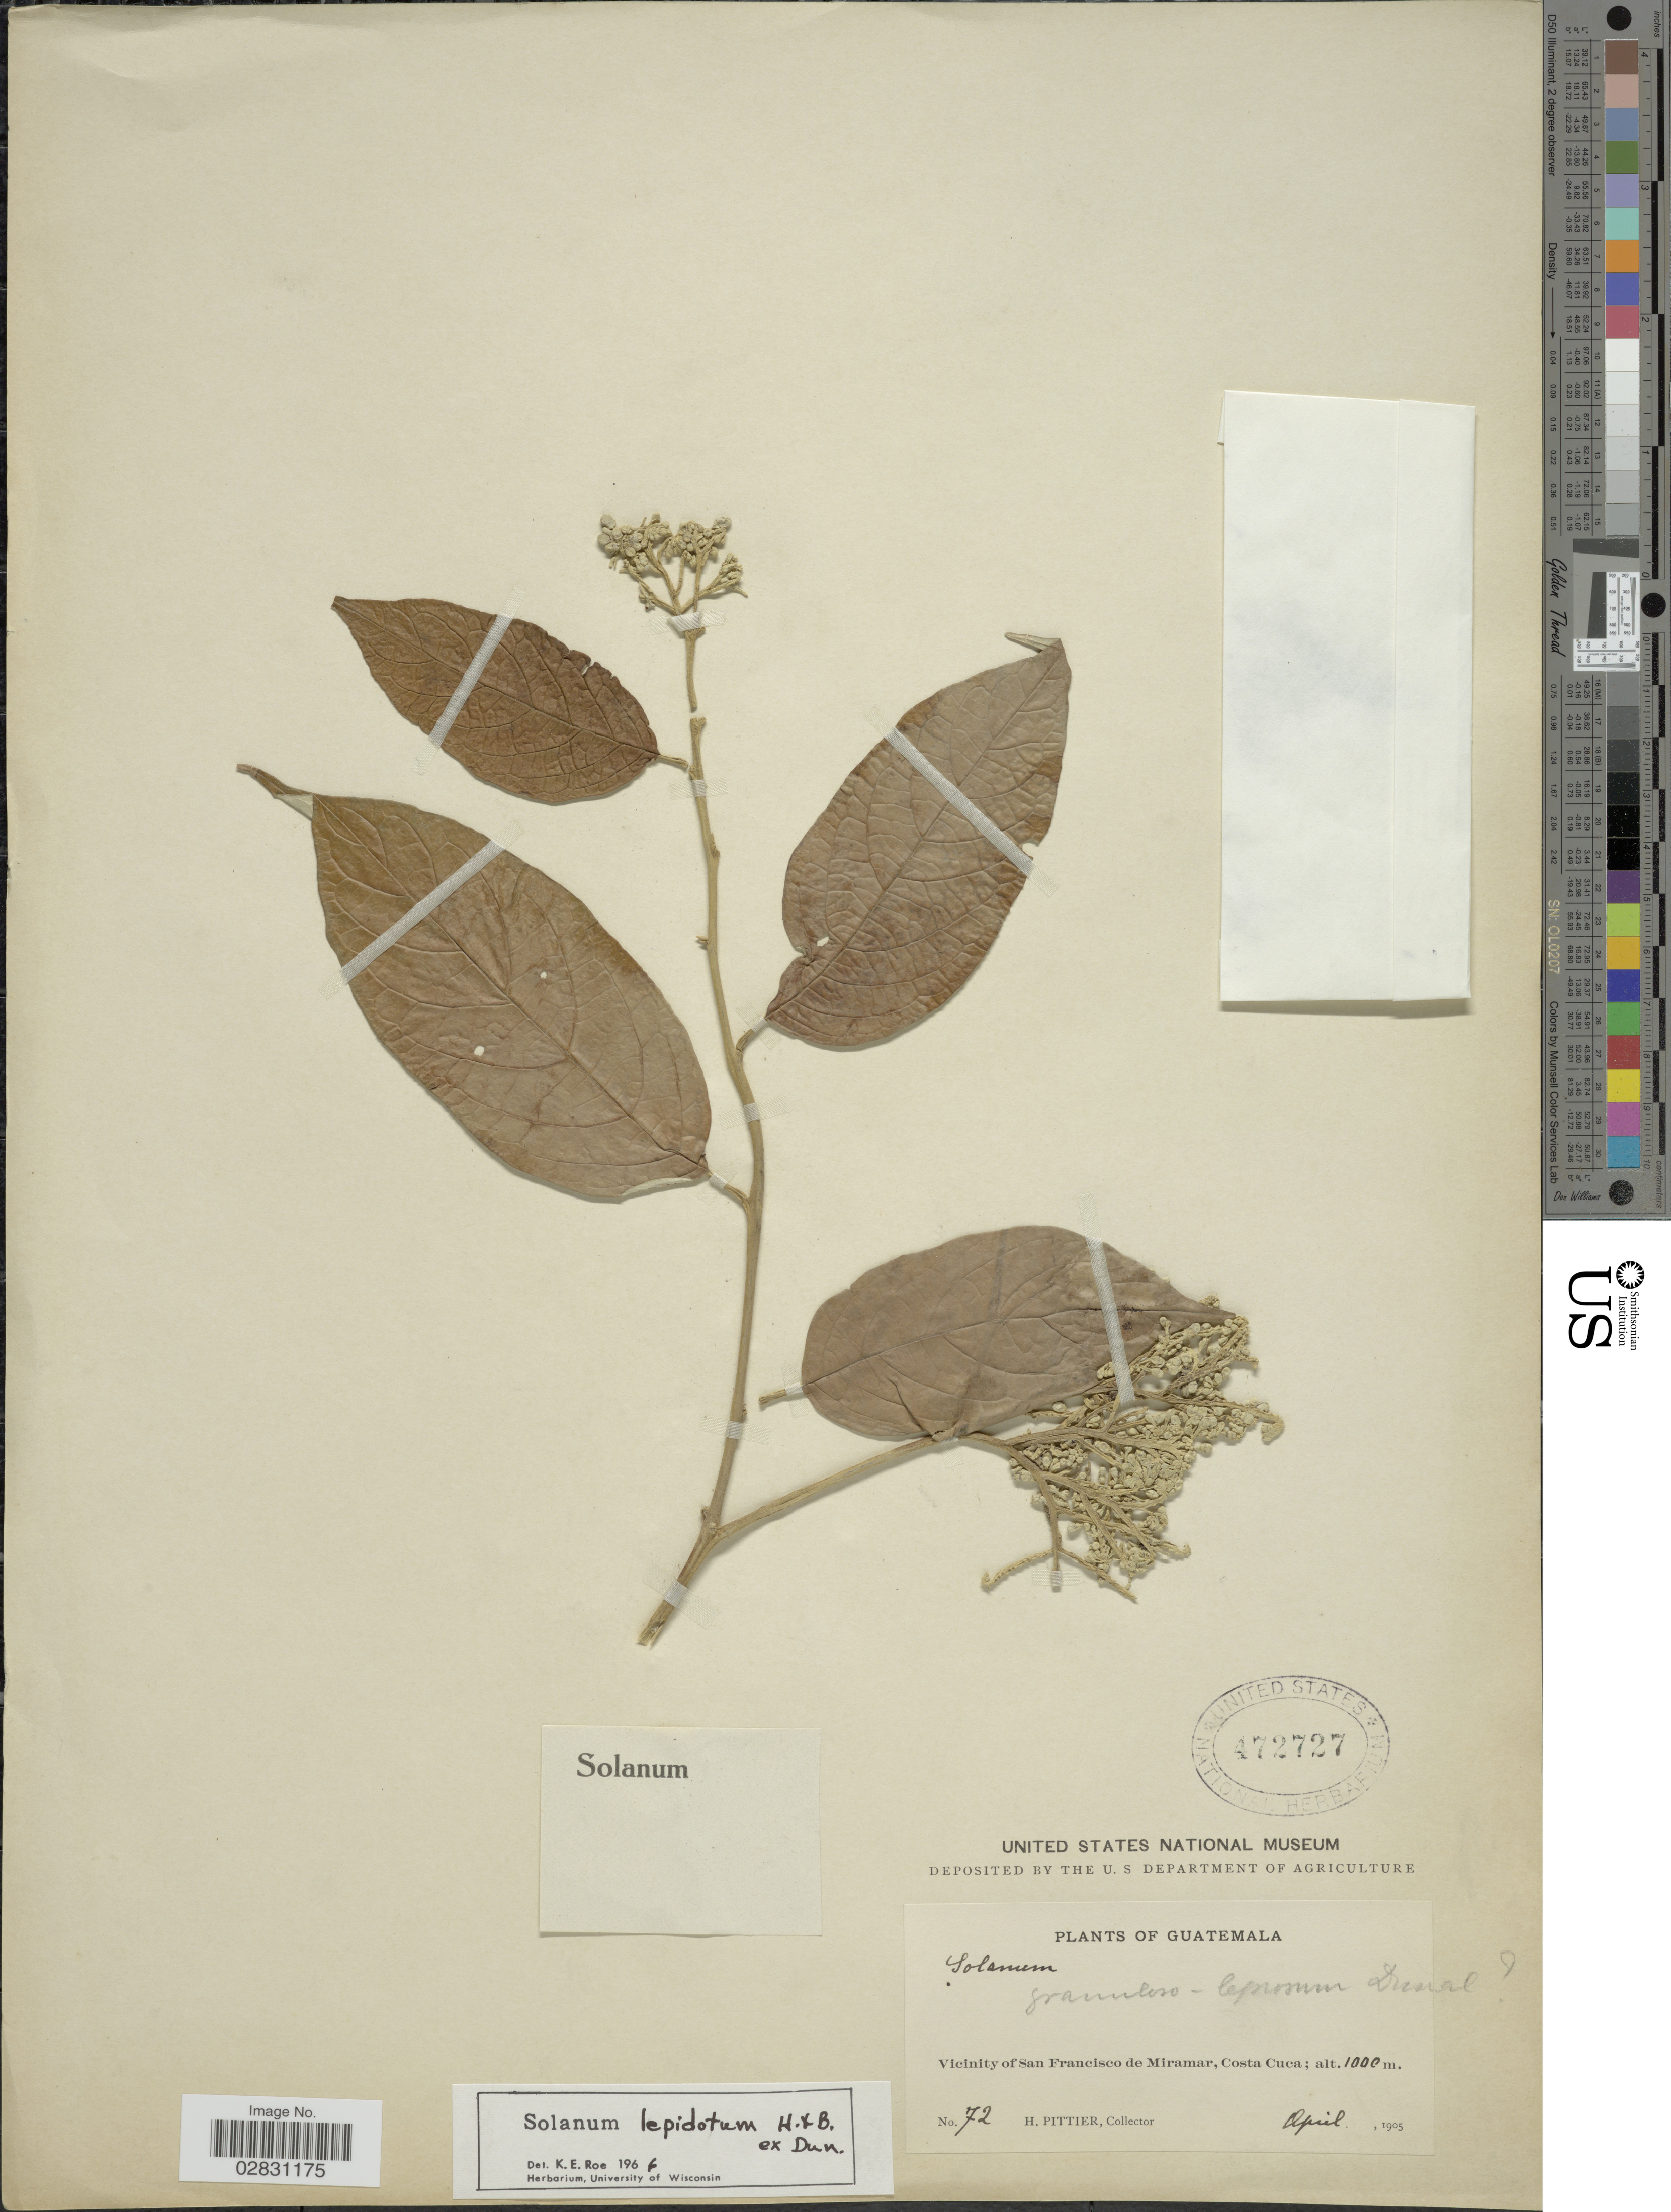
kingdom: Plantae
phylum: Tracheophyta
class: Magnoliopsida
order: Solanales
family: Solanaceae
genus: Solanum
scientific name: Solanum lepidotum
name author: Humb. & Bonpl. ex Dunal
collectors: H. F. Pittier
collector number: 72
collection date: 1905-04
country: Guatemala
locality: Vicinity of San Francisco de Miramar, Costa Cuca.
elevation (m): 1000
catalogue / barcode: US 472727